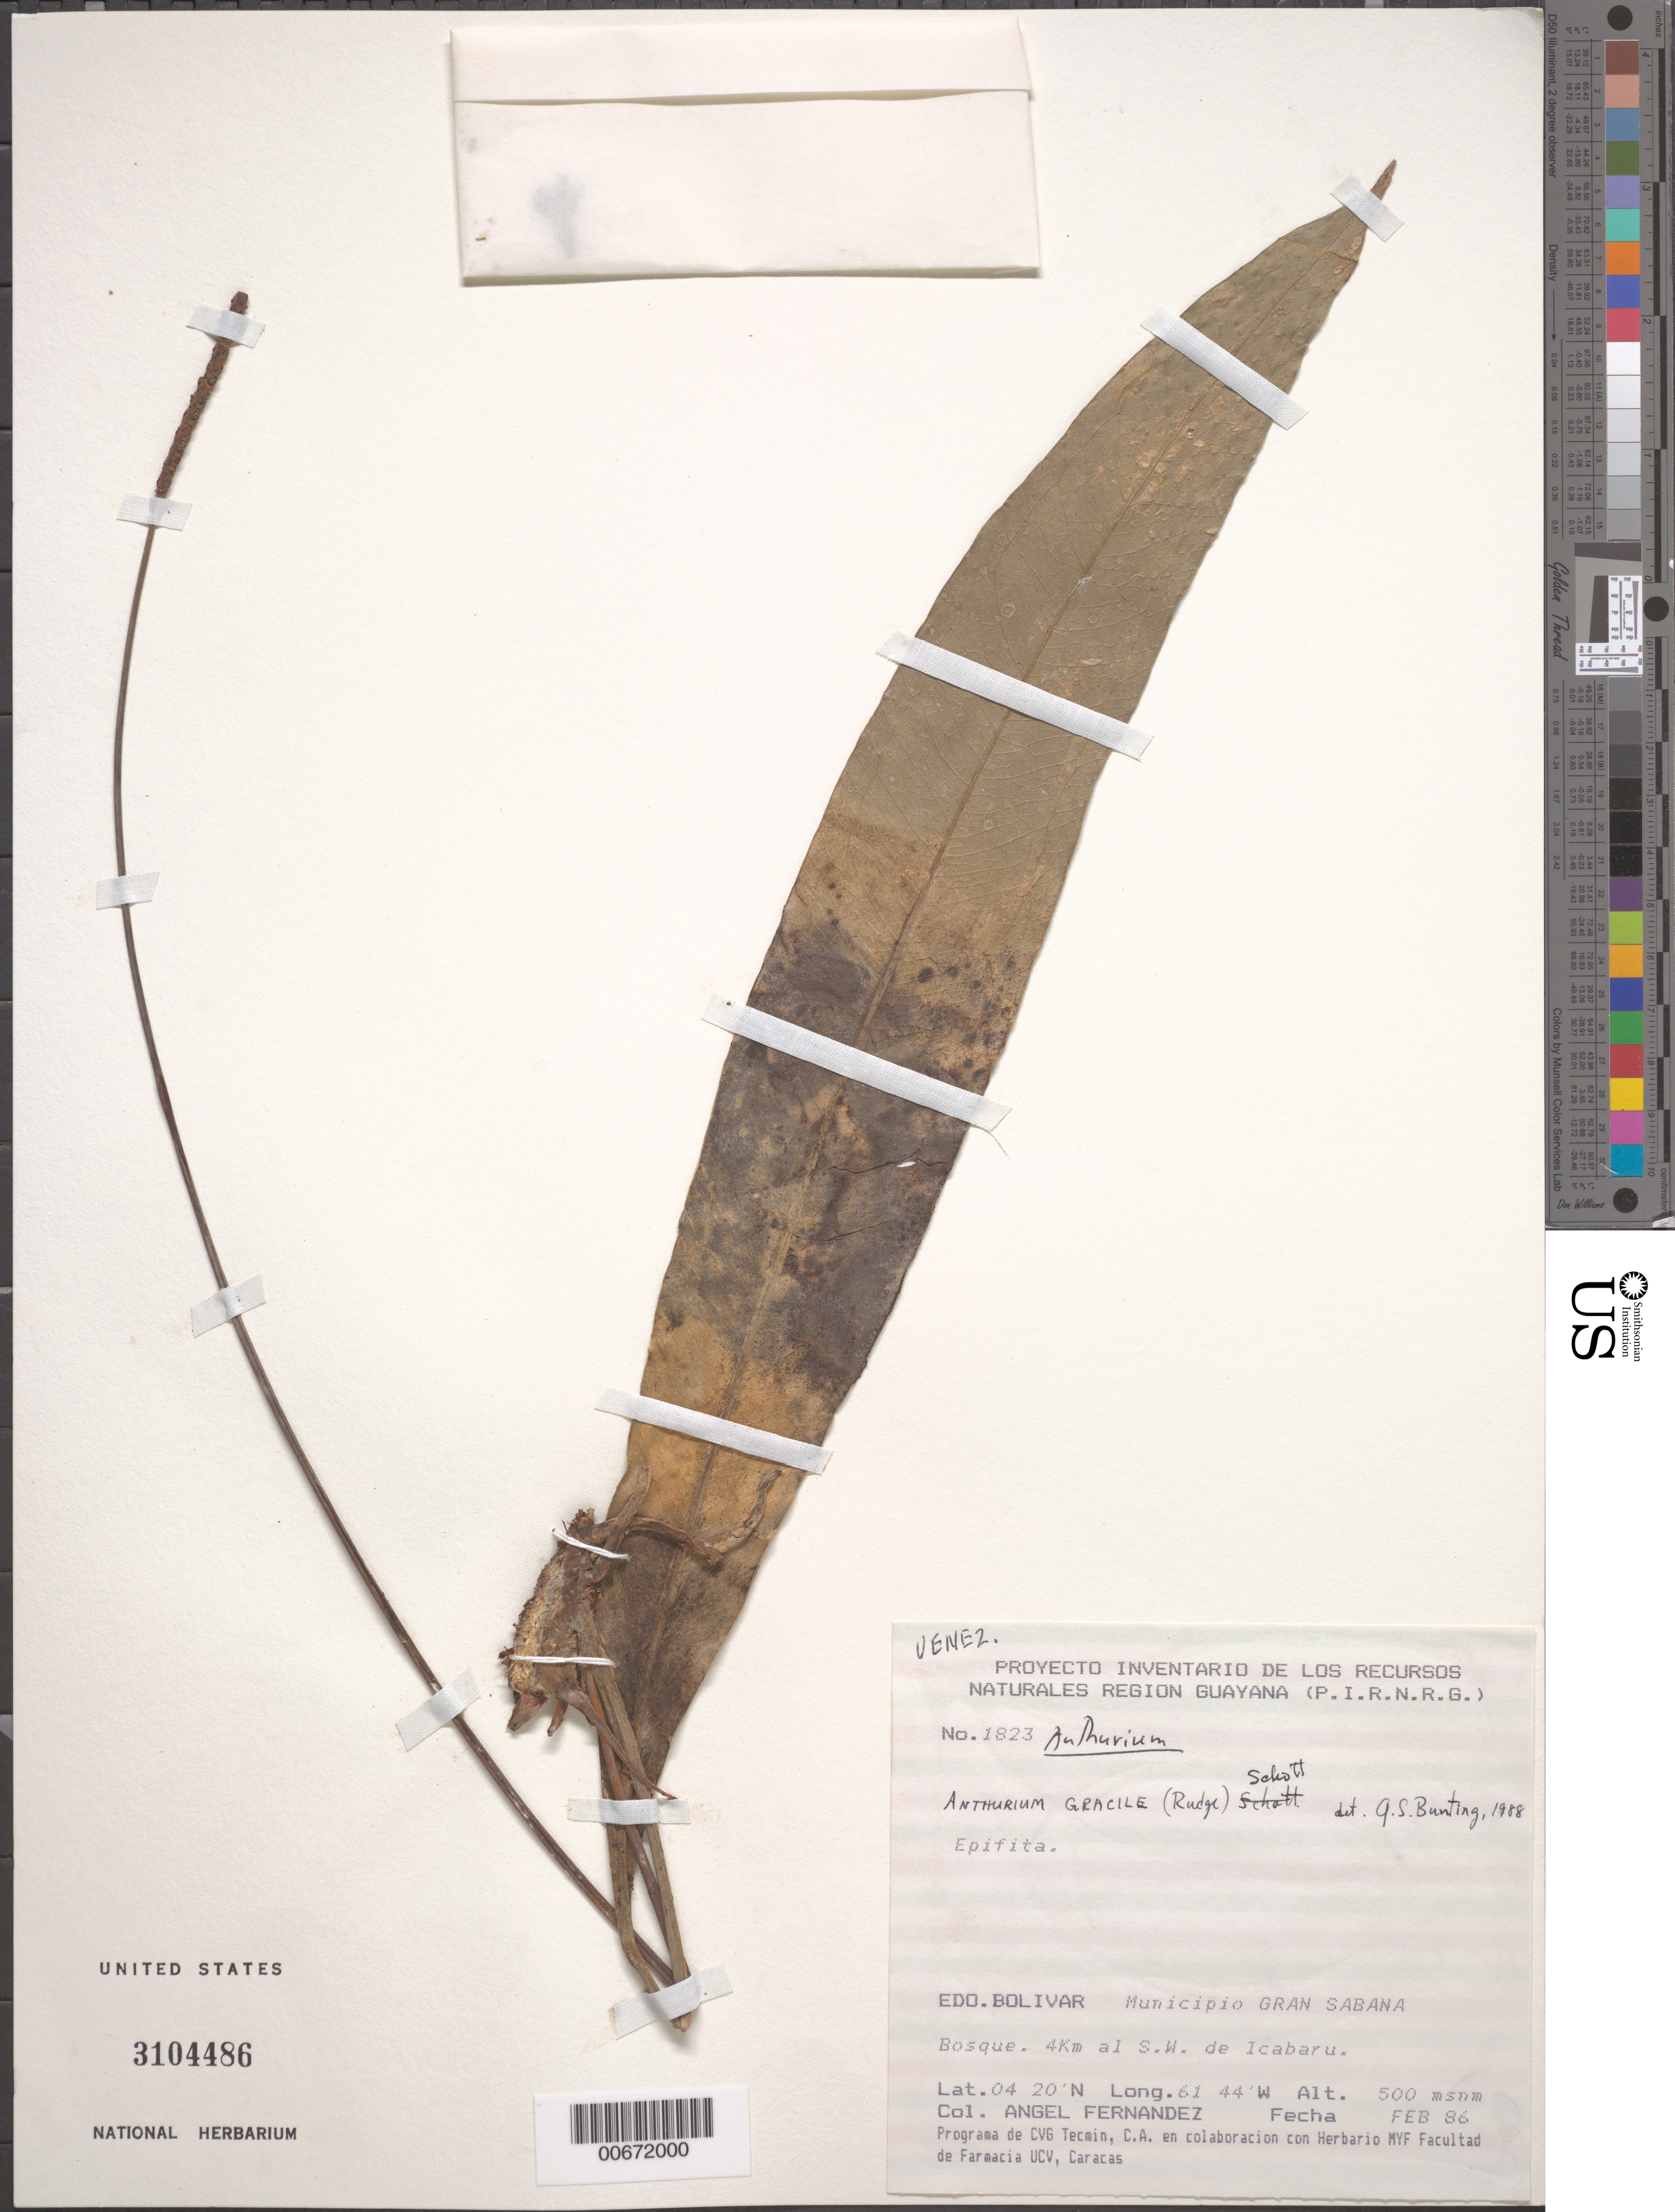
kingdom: Plantae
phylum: Tracheophyta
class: Liliopsida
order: Alismatales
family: Araceae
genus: Anthurium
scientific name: Anthurium gracile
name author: (Rudge) Schott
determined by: Bunting, G. S.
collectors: A. Fernández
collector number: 1823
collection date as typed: Feb-86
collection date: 1986-02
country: Venezuela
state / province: Bolívar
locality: Mun. Gran Sabana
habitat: Forest, 4 km SW of Icabaru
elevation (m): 500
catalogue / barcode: US 3104486